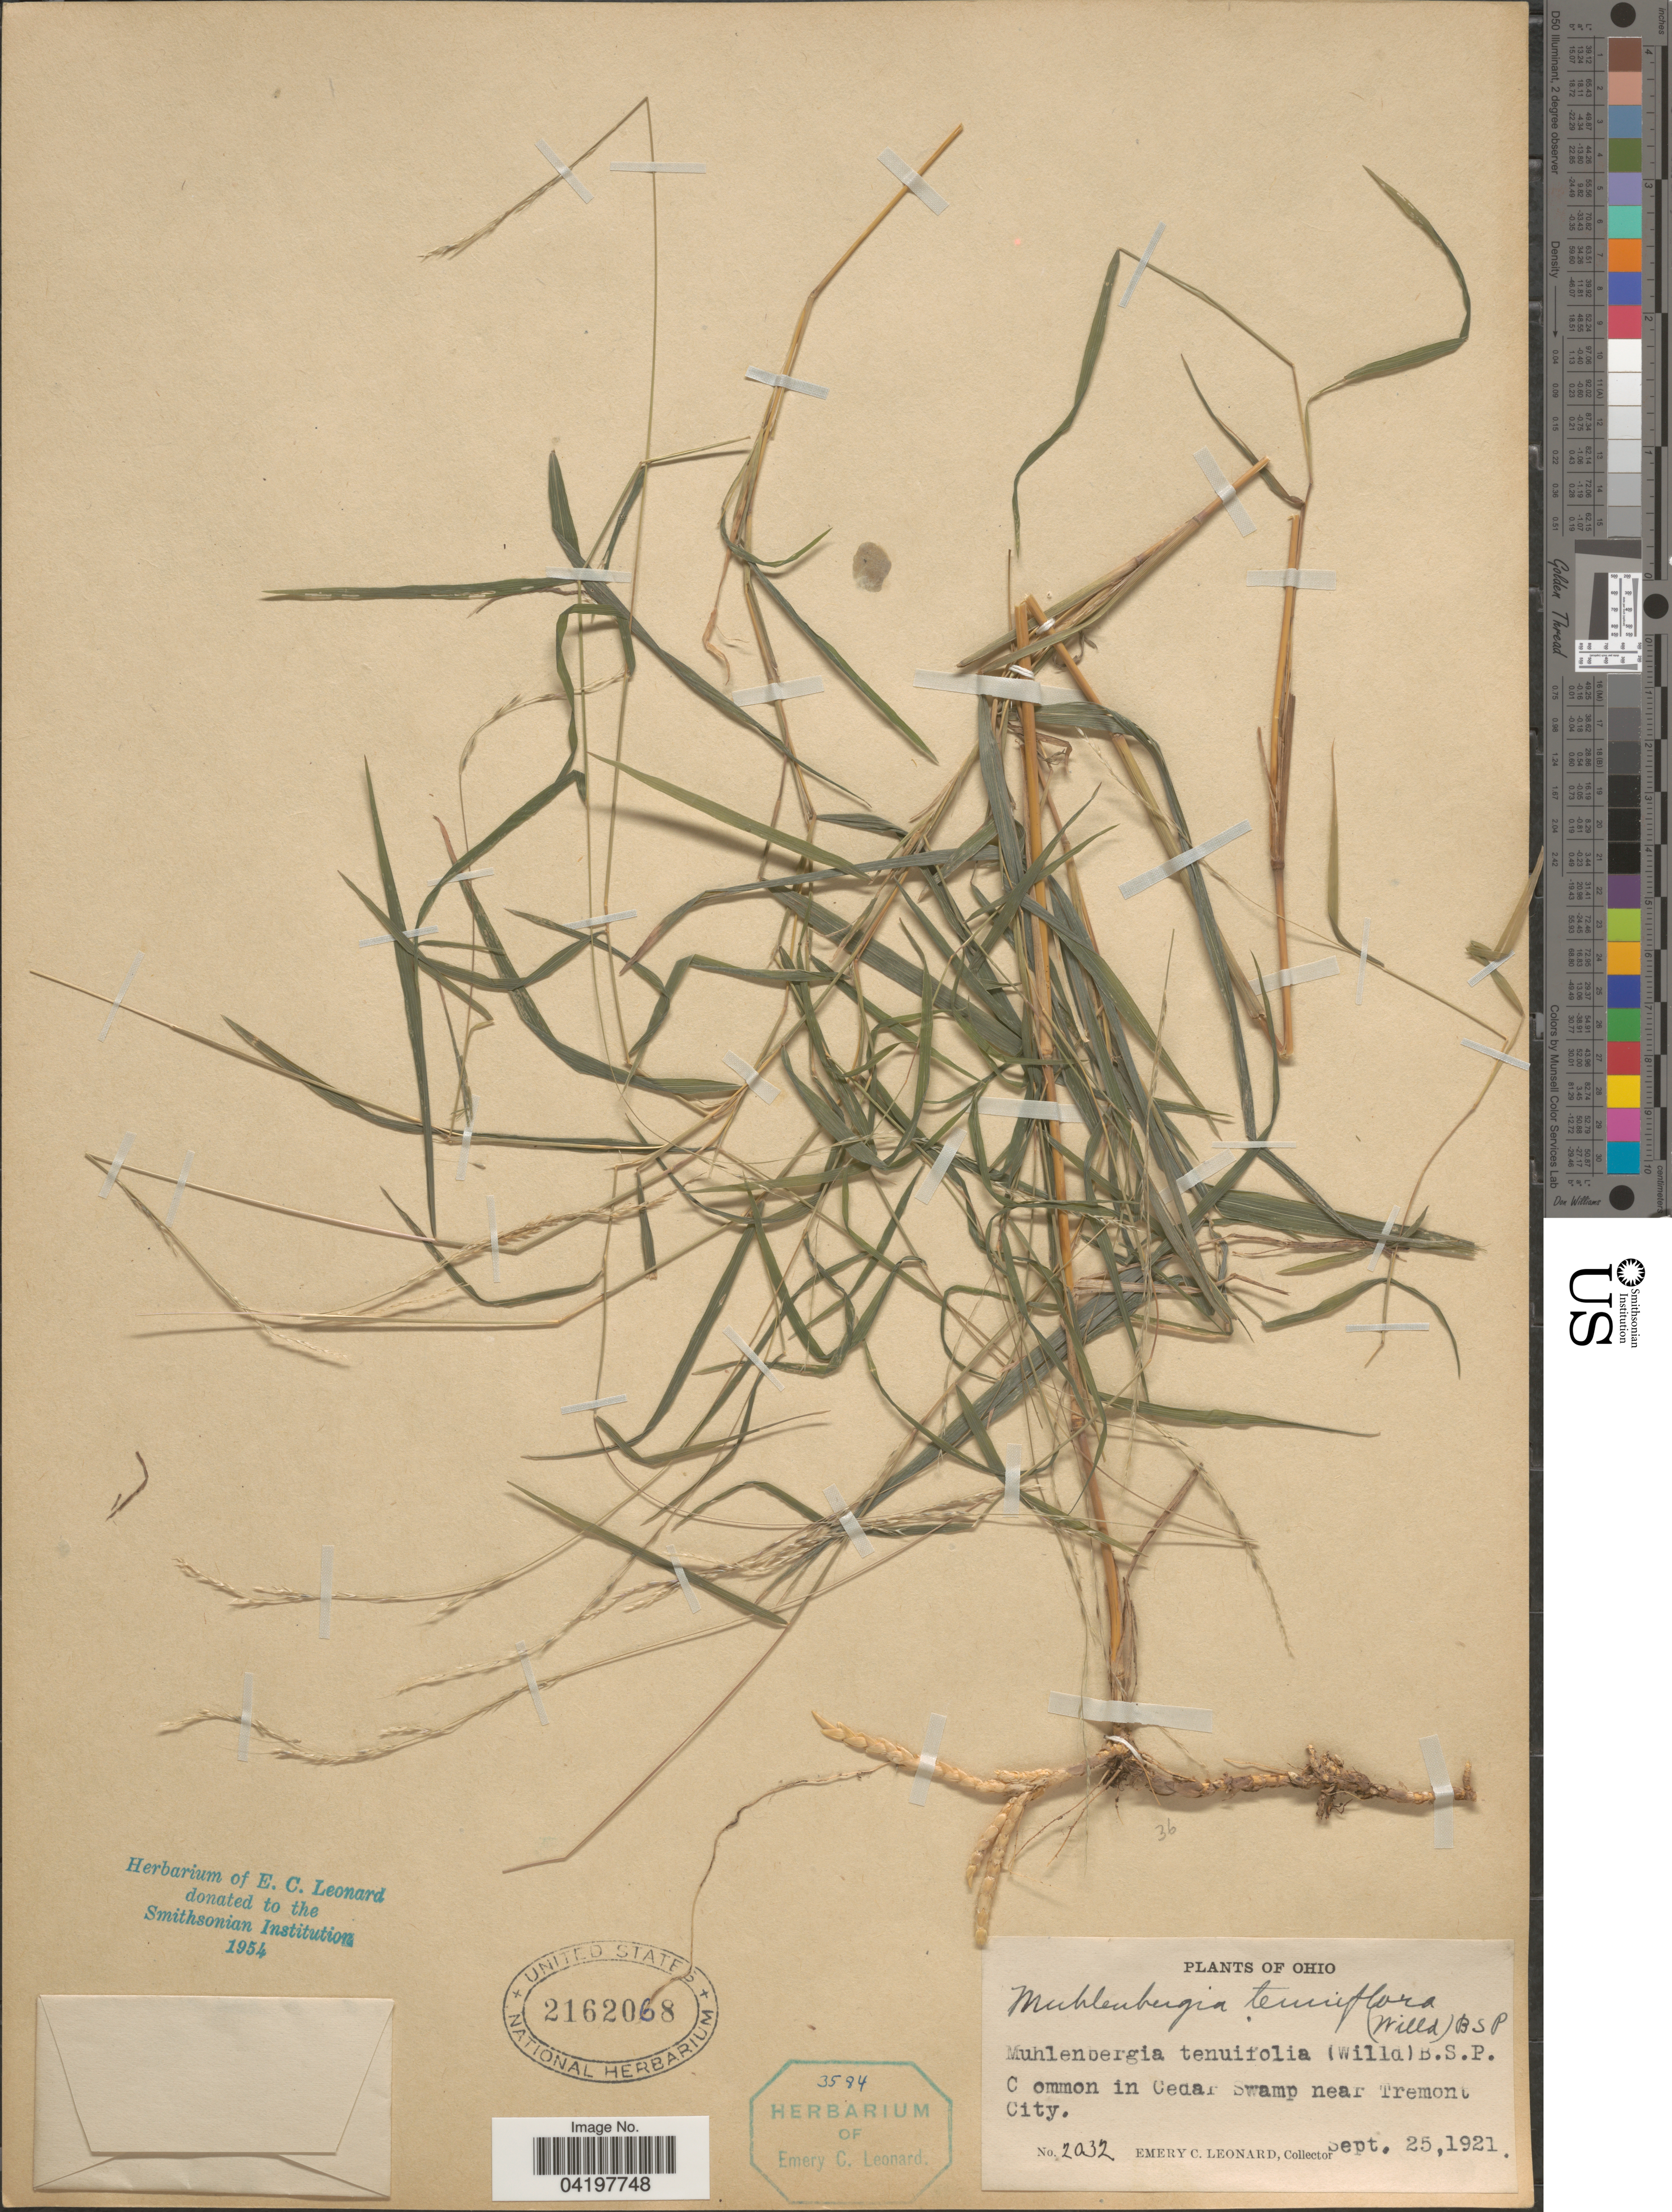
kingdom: Plantae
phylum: Tracheophyta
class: Liliopsida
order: Poales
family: Poaceae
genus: Muhlenbergia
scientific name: Muhlenbergia tenuiflora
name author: (Willd.) Britton, Stearns & Poggenb.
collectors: E. C. Leonard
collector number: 2032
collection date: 1921-09-25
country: United States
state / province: Ohio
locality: Common in Cedar Swamp near Tremont City.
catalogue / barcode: US 2162068